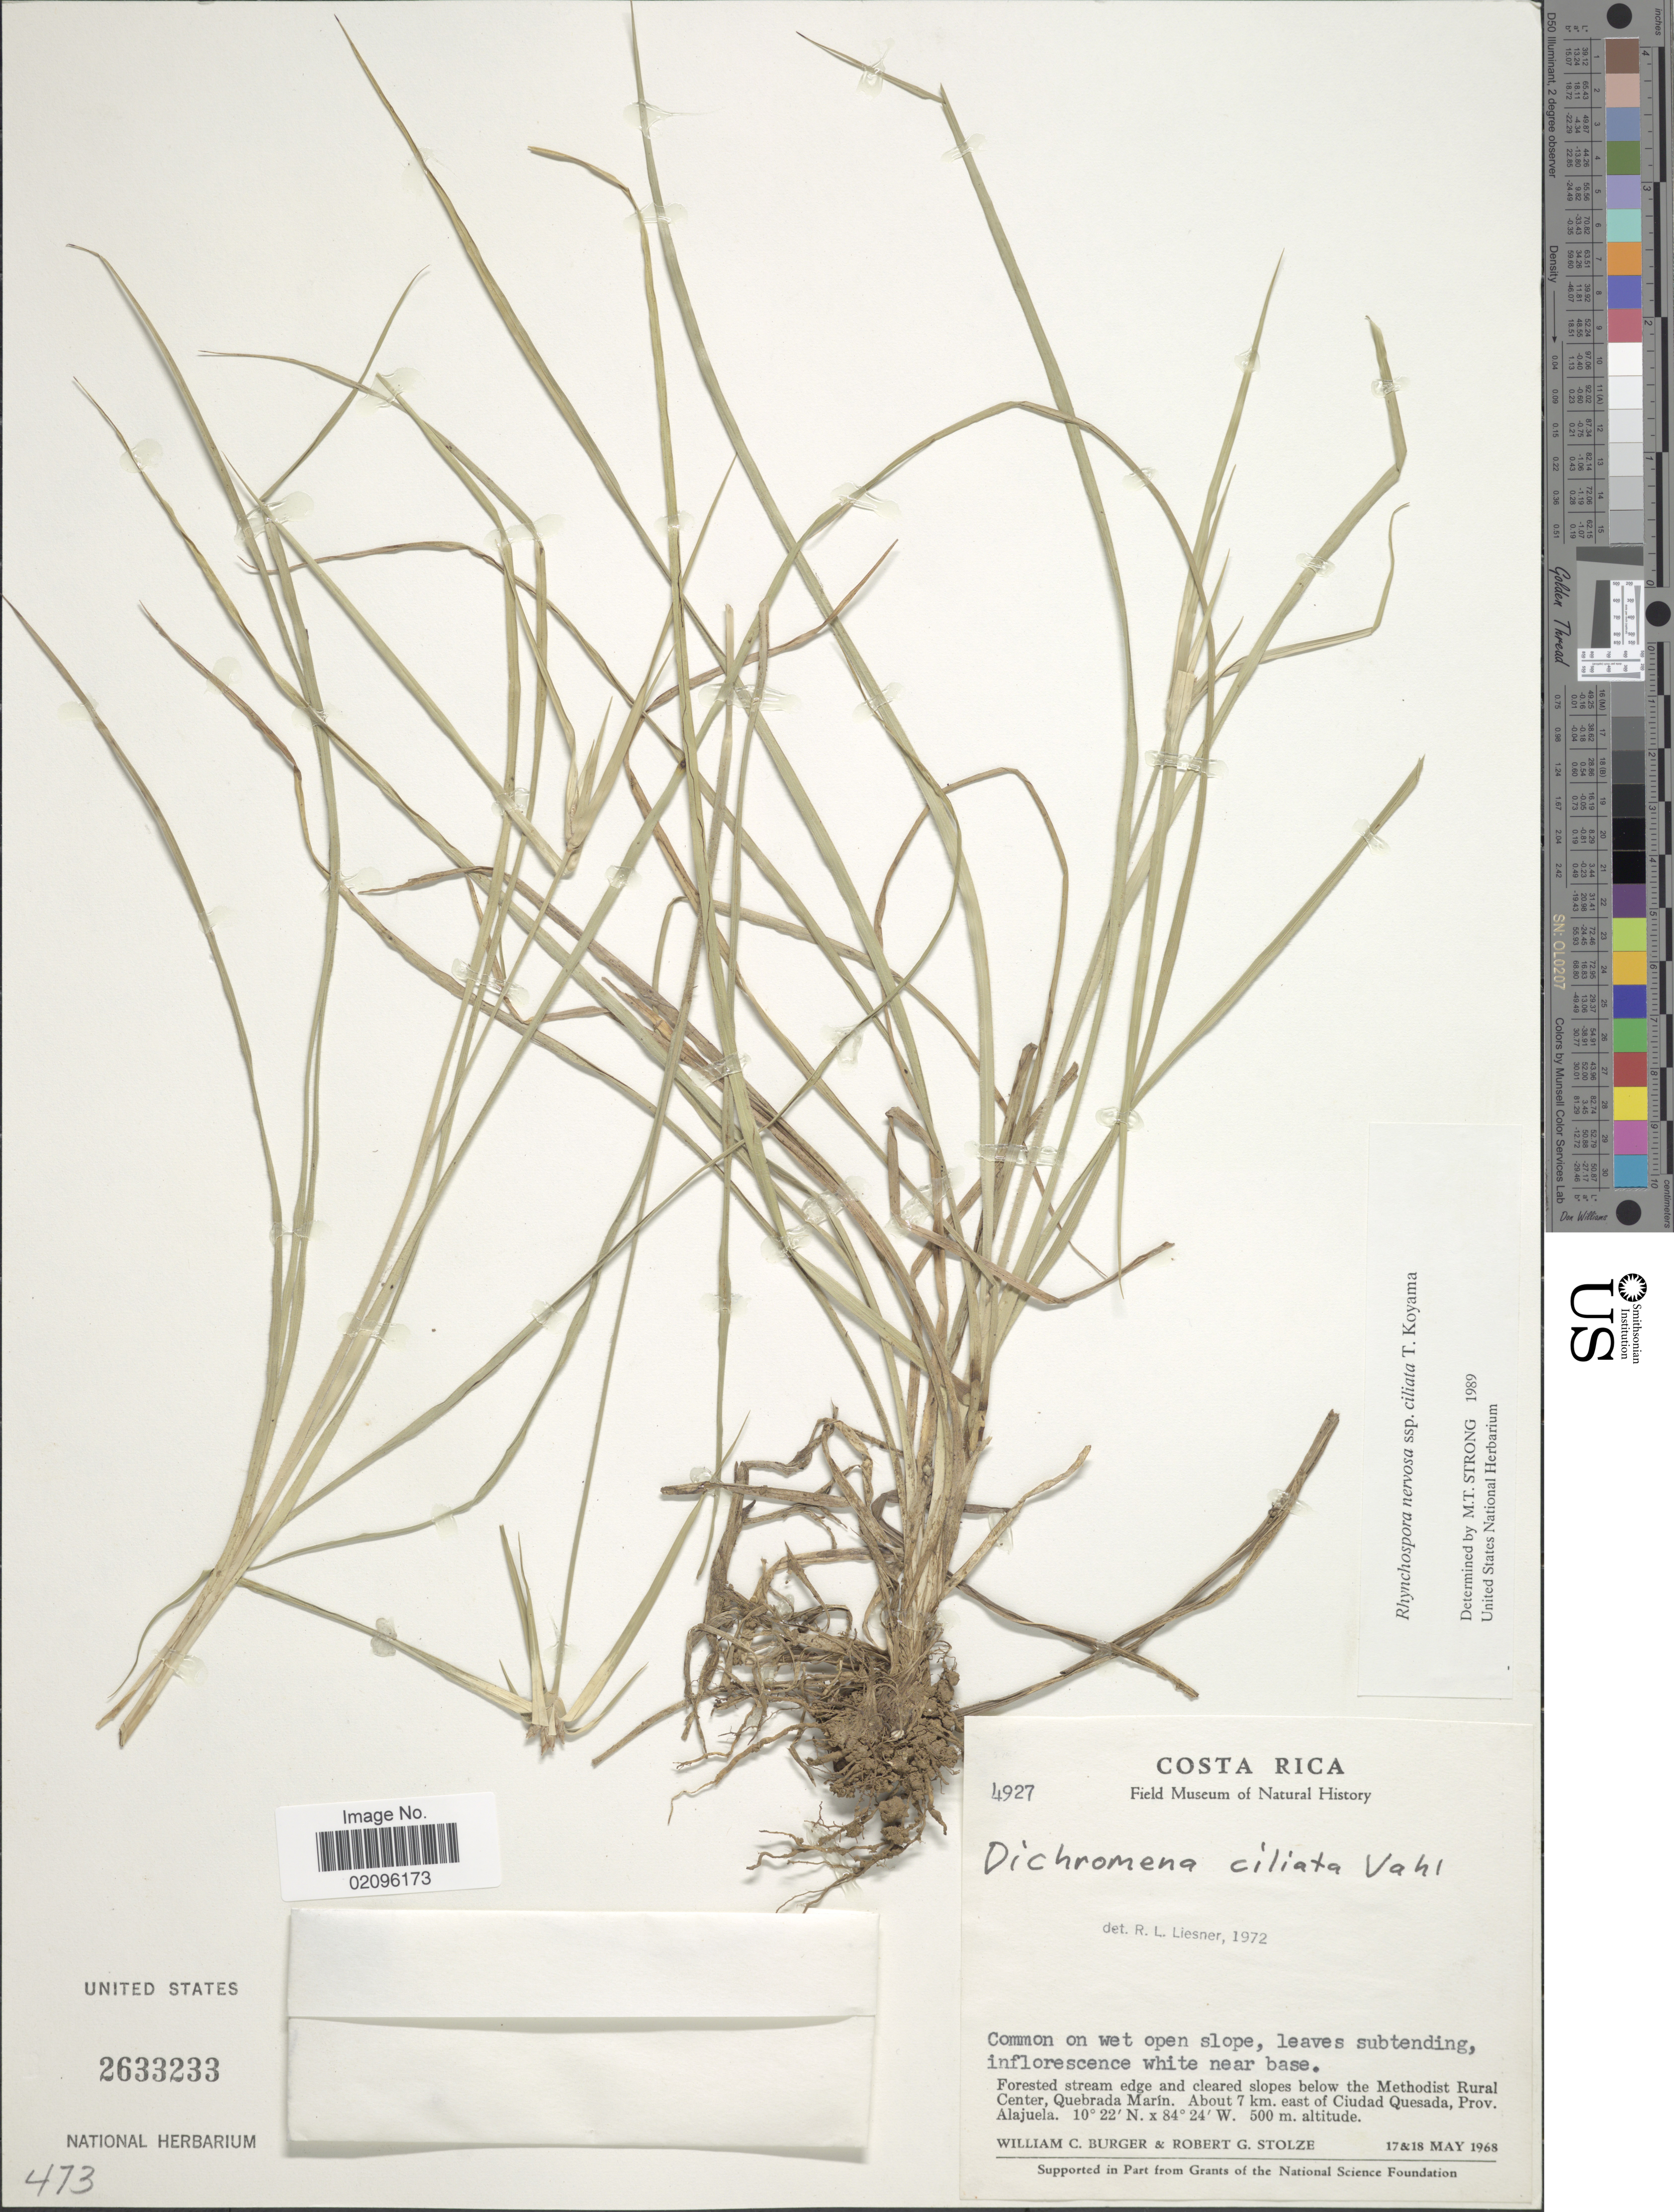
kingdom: Plantae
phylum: Tracheophyta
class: Liliopsida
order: Poales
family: Cyperaceae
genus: Rhynchospora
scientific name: Rhynchospora nervosa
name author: (Vahl) Boeckeler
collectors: W. Burger & R. G. Stolze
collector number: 4927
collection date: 1968-05-17/1968-05-18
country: Costa Rica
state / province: Alajuela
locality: Common on wet slope, forested stream edge and cleared slopes below the Methodist Rural Center, Quebrada Martin, about 8 Km. east of Ciudad Quesada.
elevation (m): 500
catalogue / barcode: US 2633233